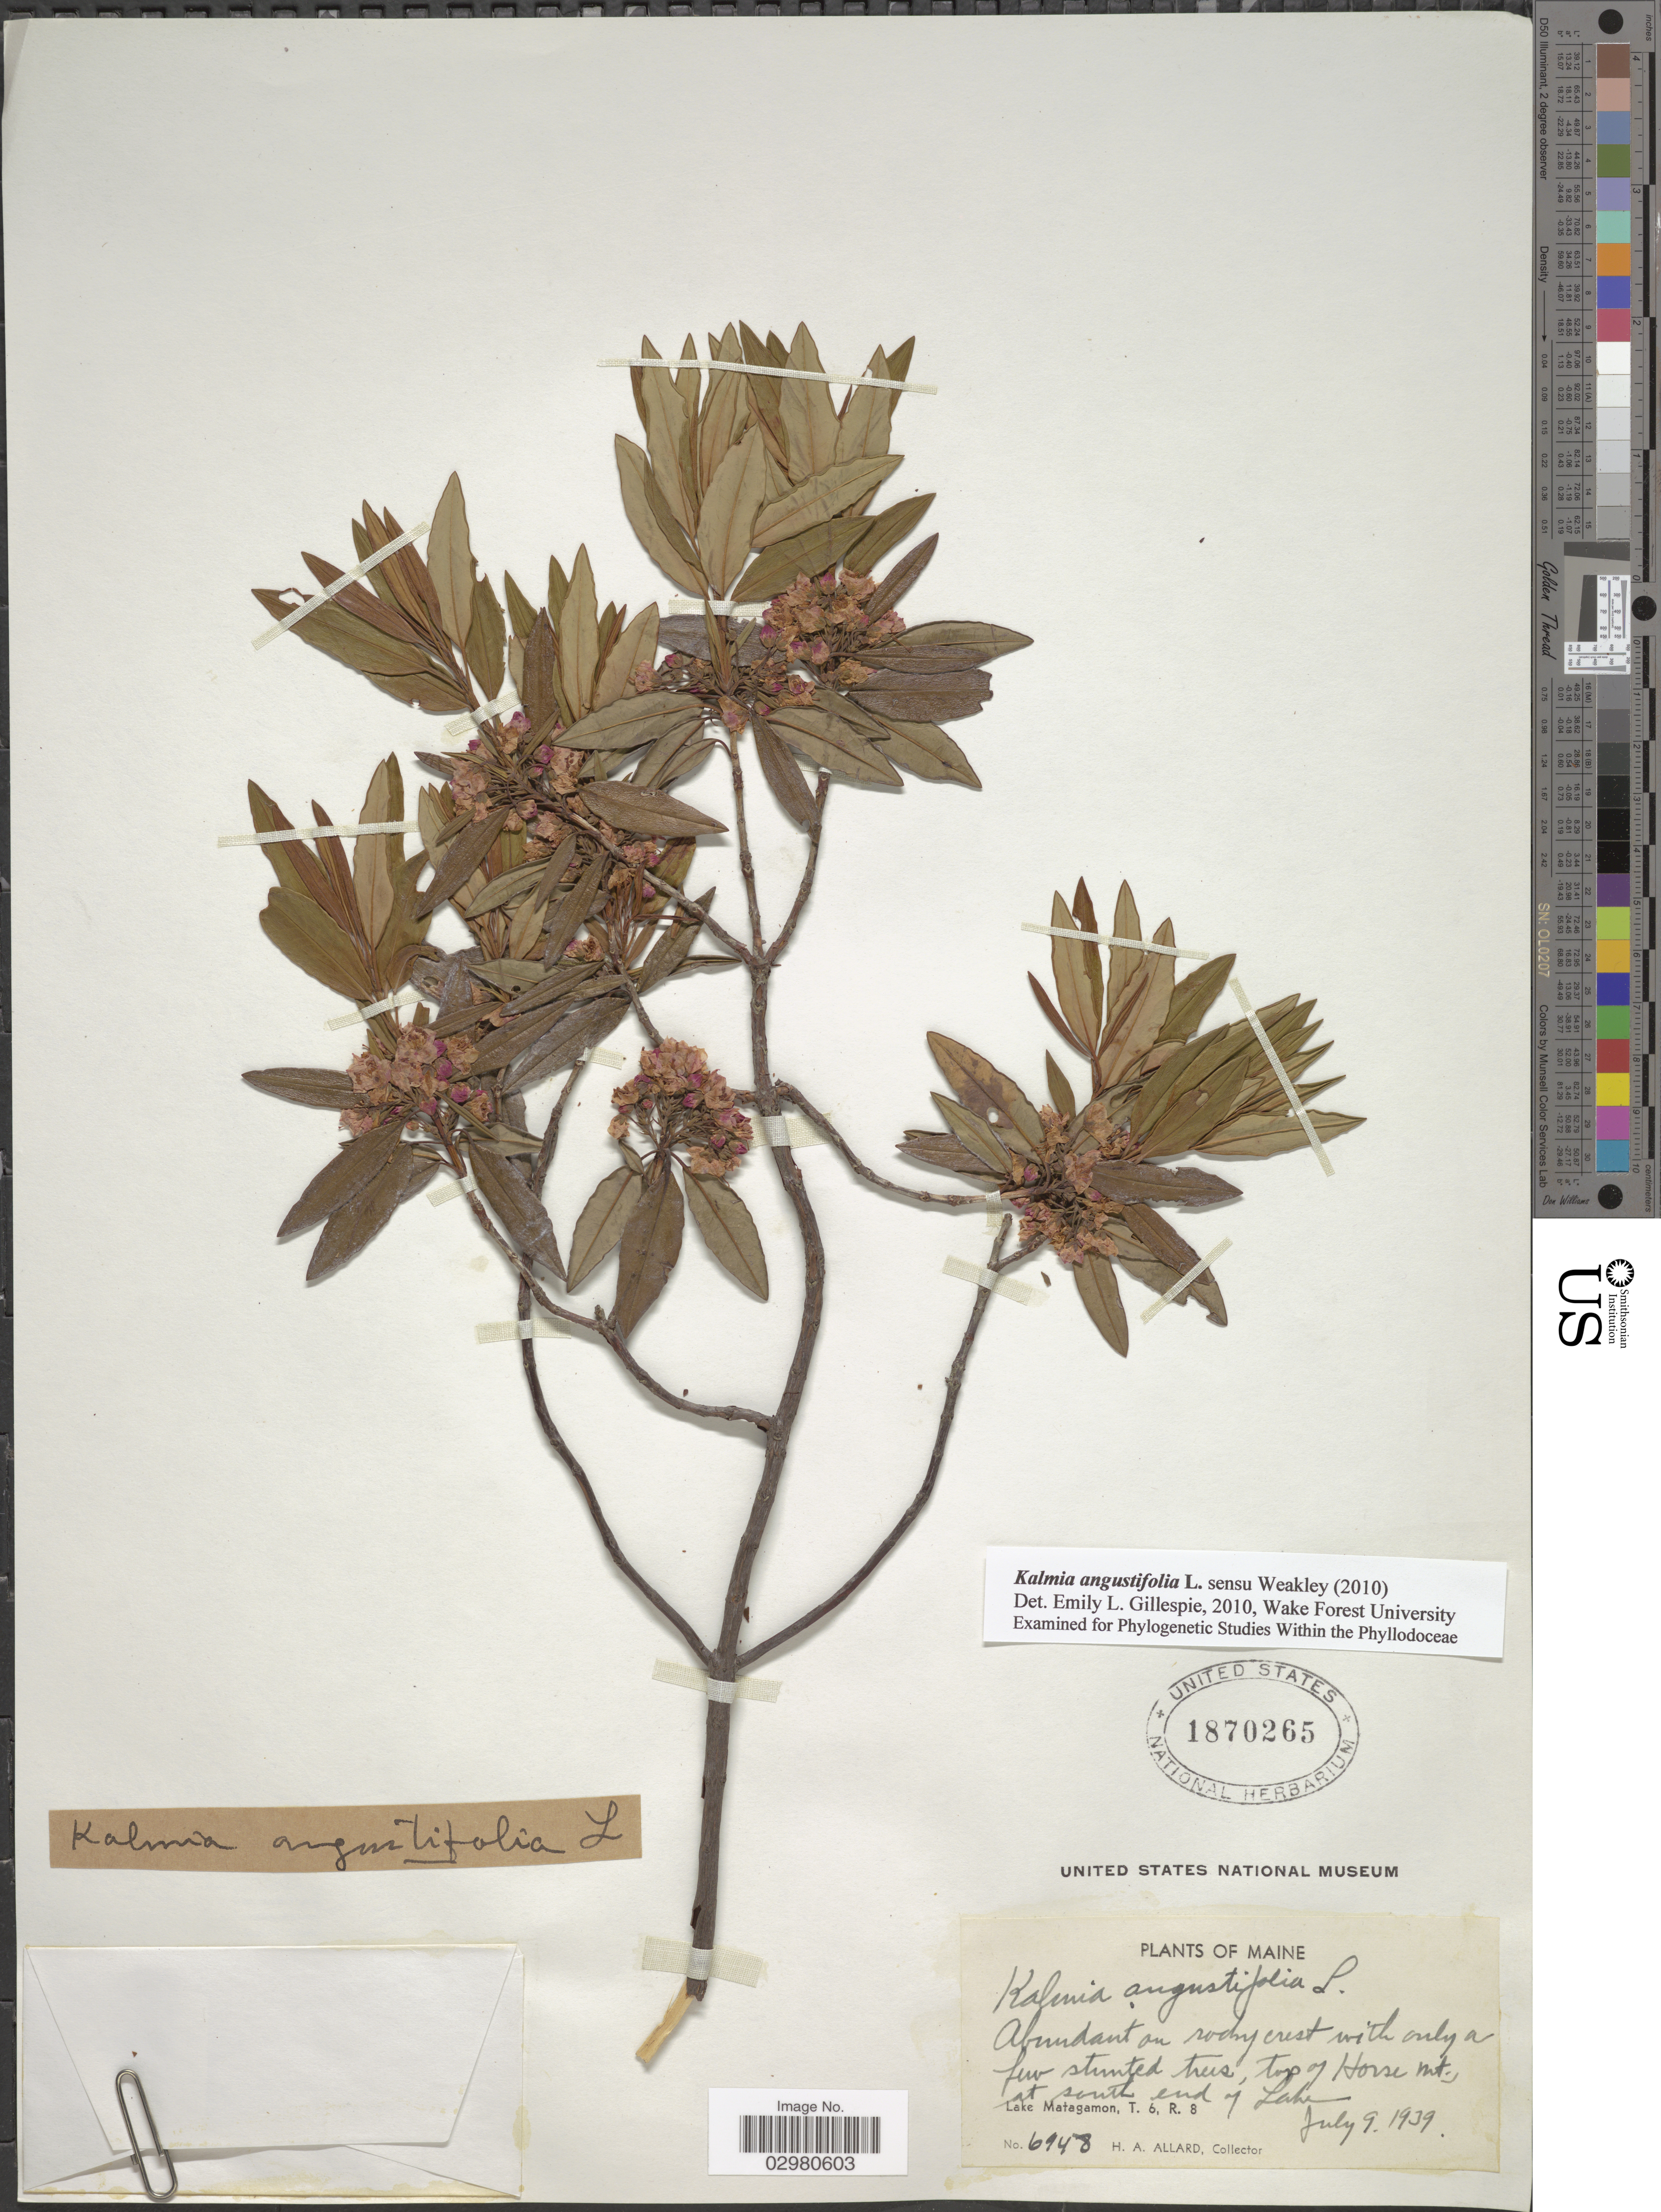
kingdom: Plantae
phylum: Tracheophyta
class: Magnoliopsida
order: Ericales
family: Ericaceae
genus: Kalmia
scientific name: Kalmia angustifolia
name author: L.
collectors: H. A. Allard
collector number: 6948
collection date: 1939-07-09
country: United States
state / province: Maine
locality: Yop of Horse mt., at south end of Lake. Lake Matagamon, T. 6, R. 8.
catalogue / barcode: US 1870265